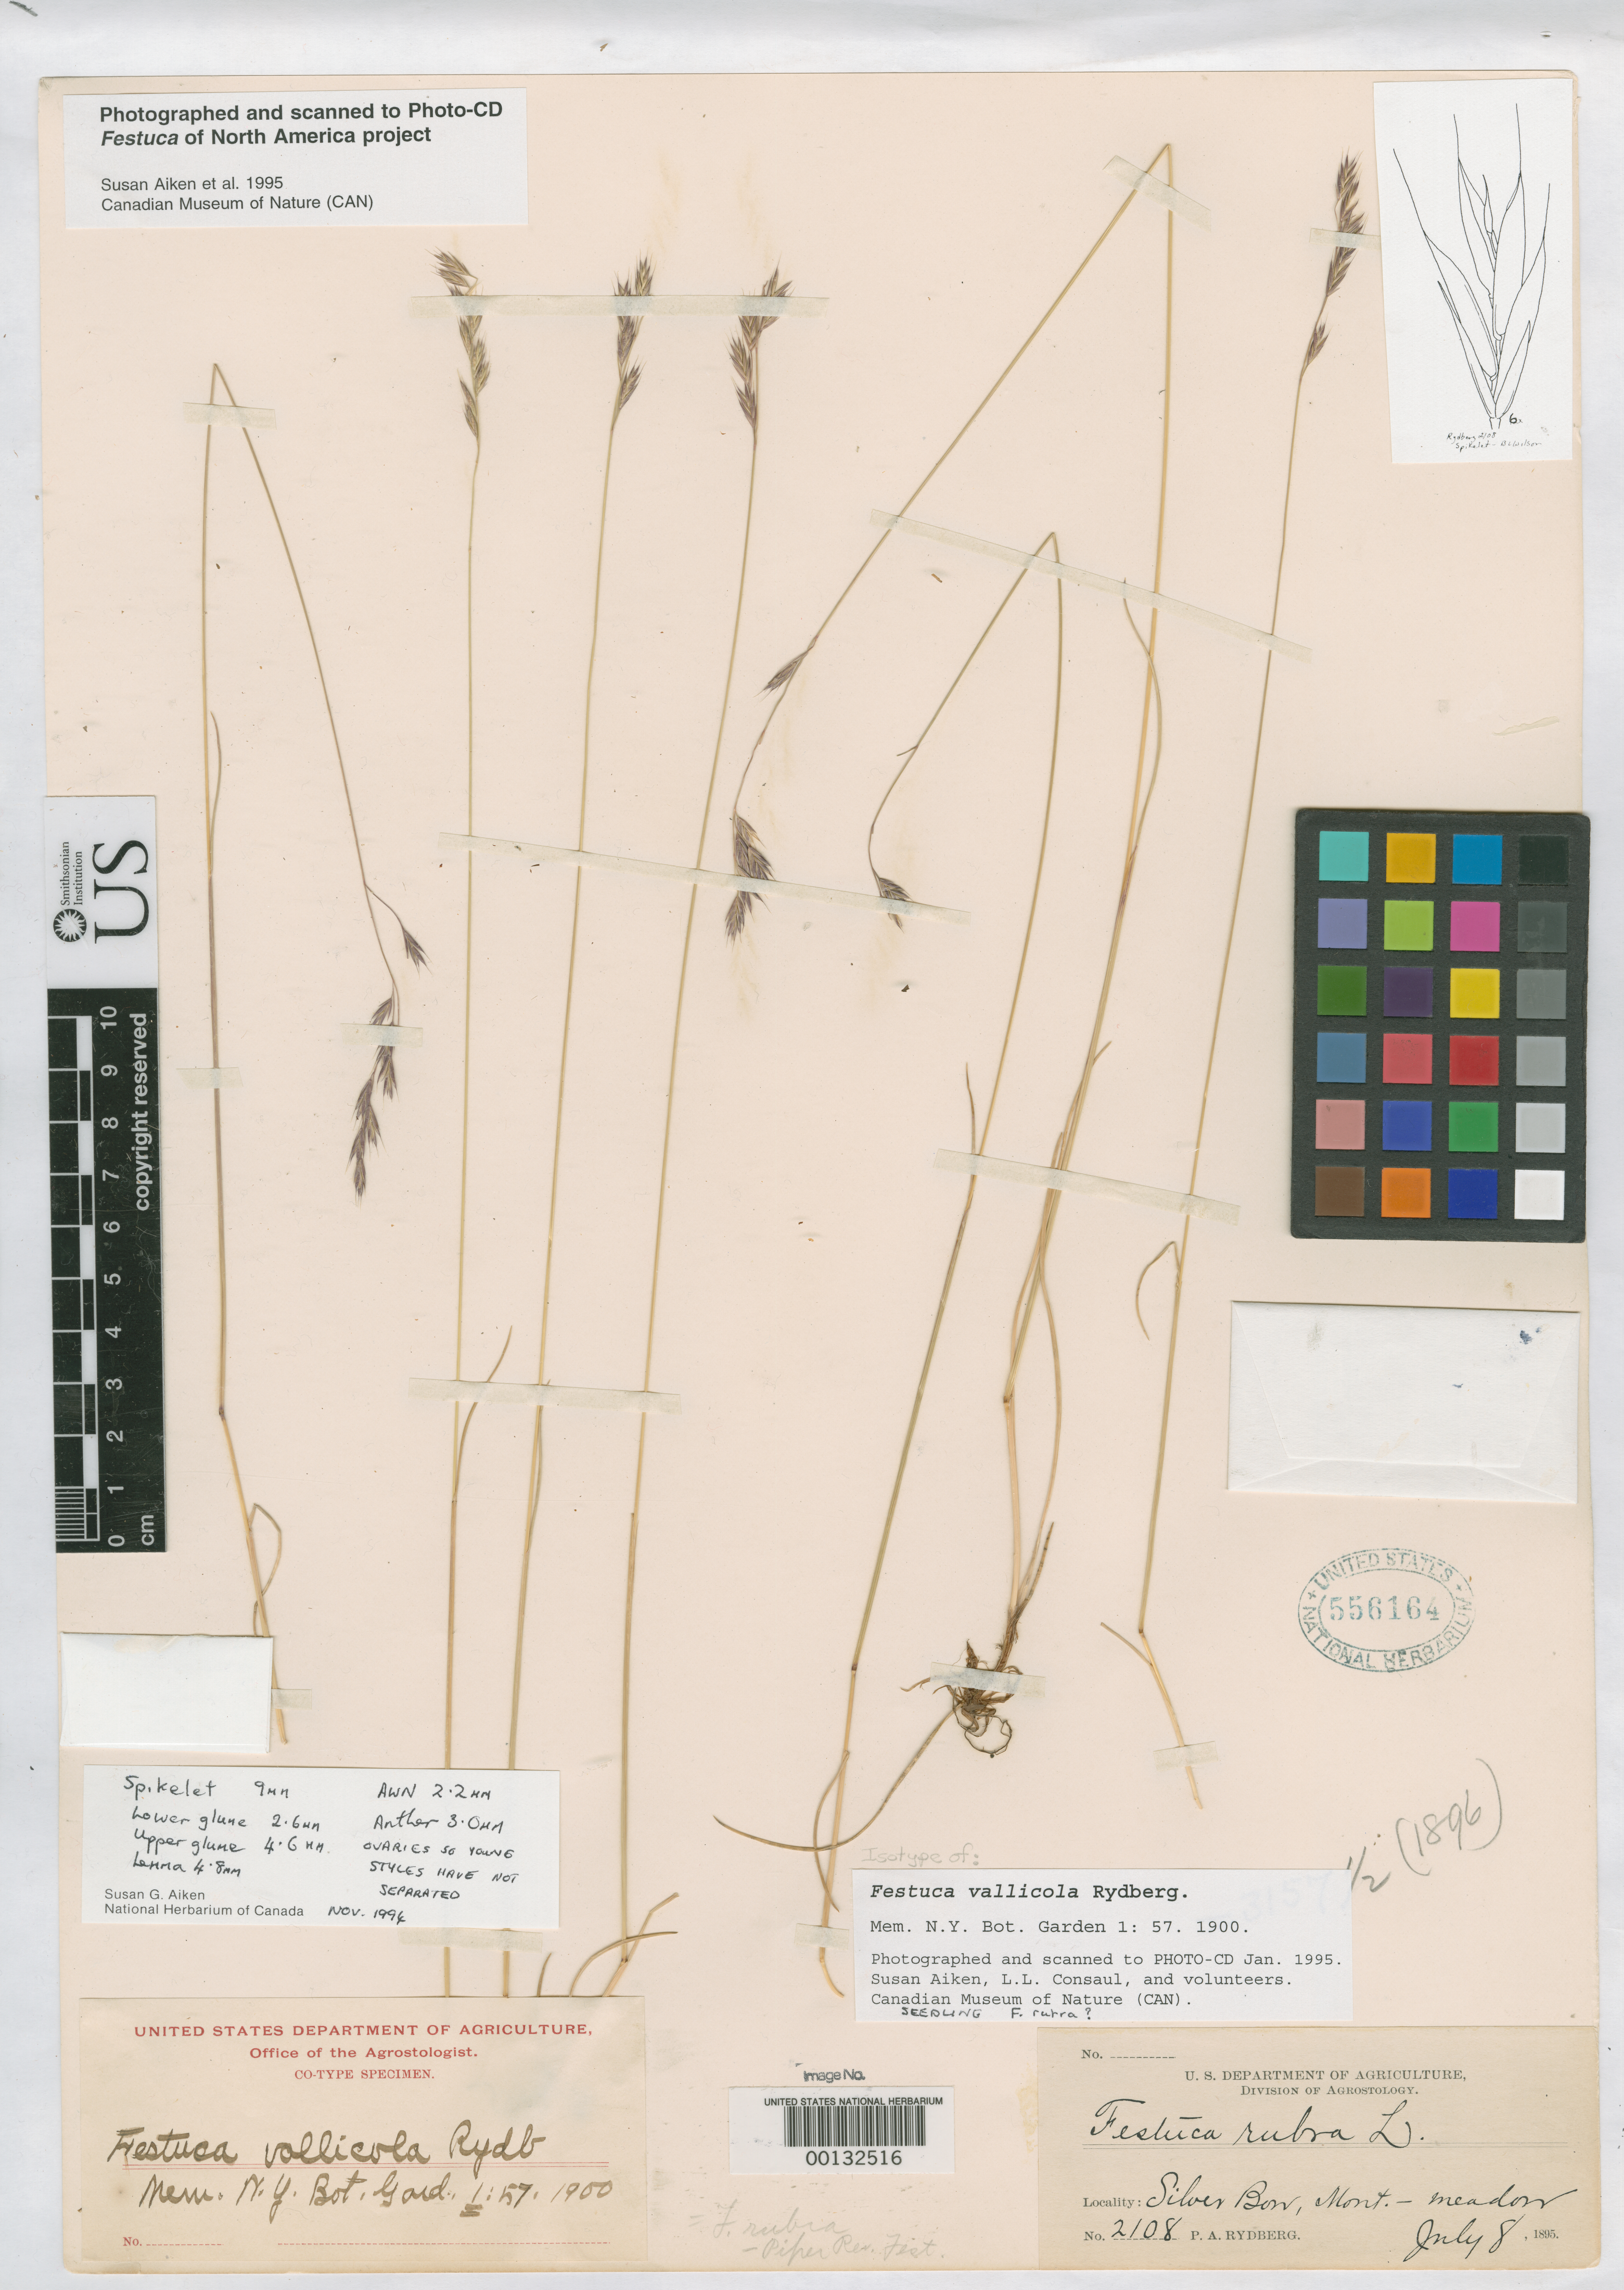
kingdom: Plantae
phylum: Tracheophyta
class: Liliopsida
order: Poales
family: Poaceae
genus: Festuca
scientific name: Festuca vallicola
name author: Rydb.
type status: Isotype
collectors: P. A. Rydberg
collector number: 2108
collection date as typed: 08 Jul 1895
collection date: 1895-07-08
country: United States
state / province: Montana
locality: Silver Bow, meadow.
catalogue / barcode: US 556164